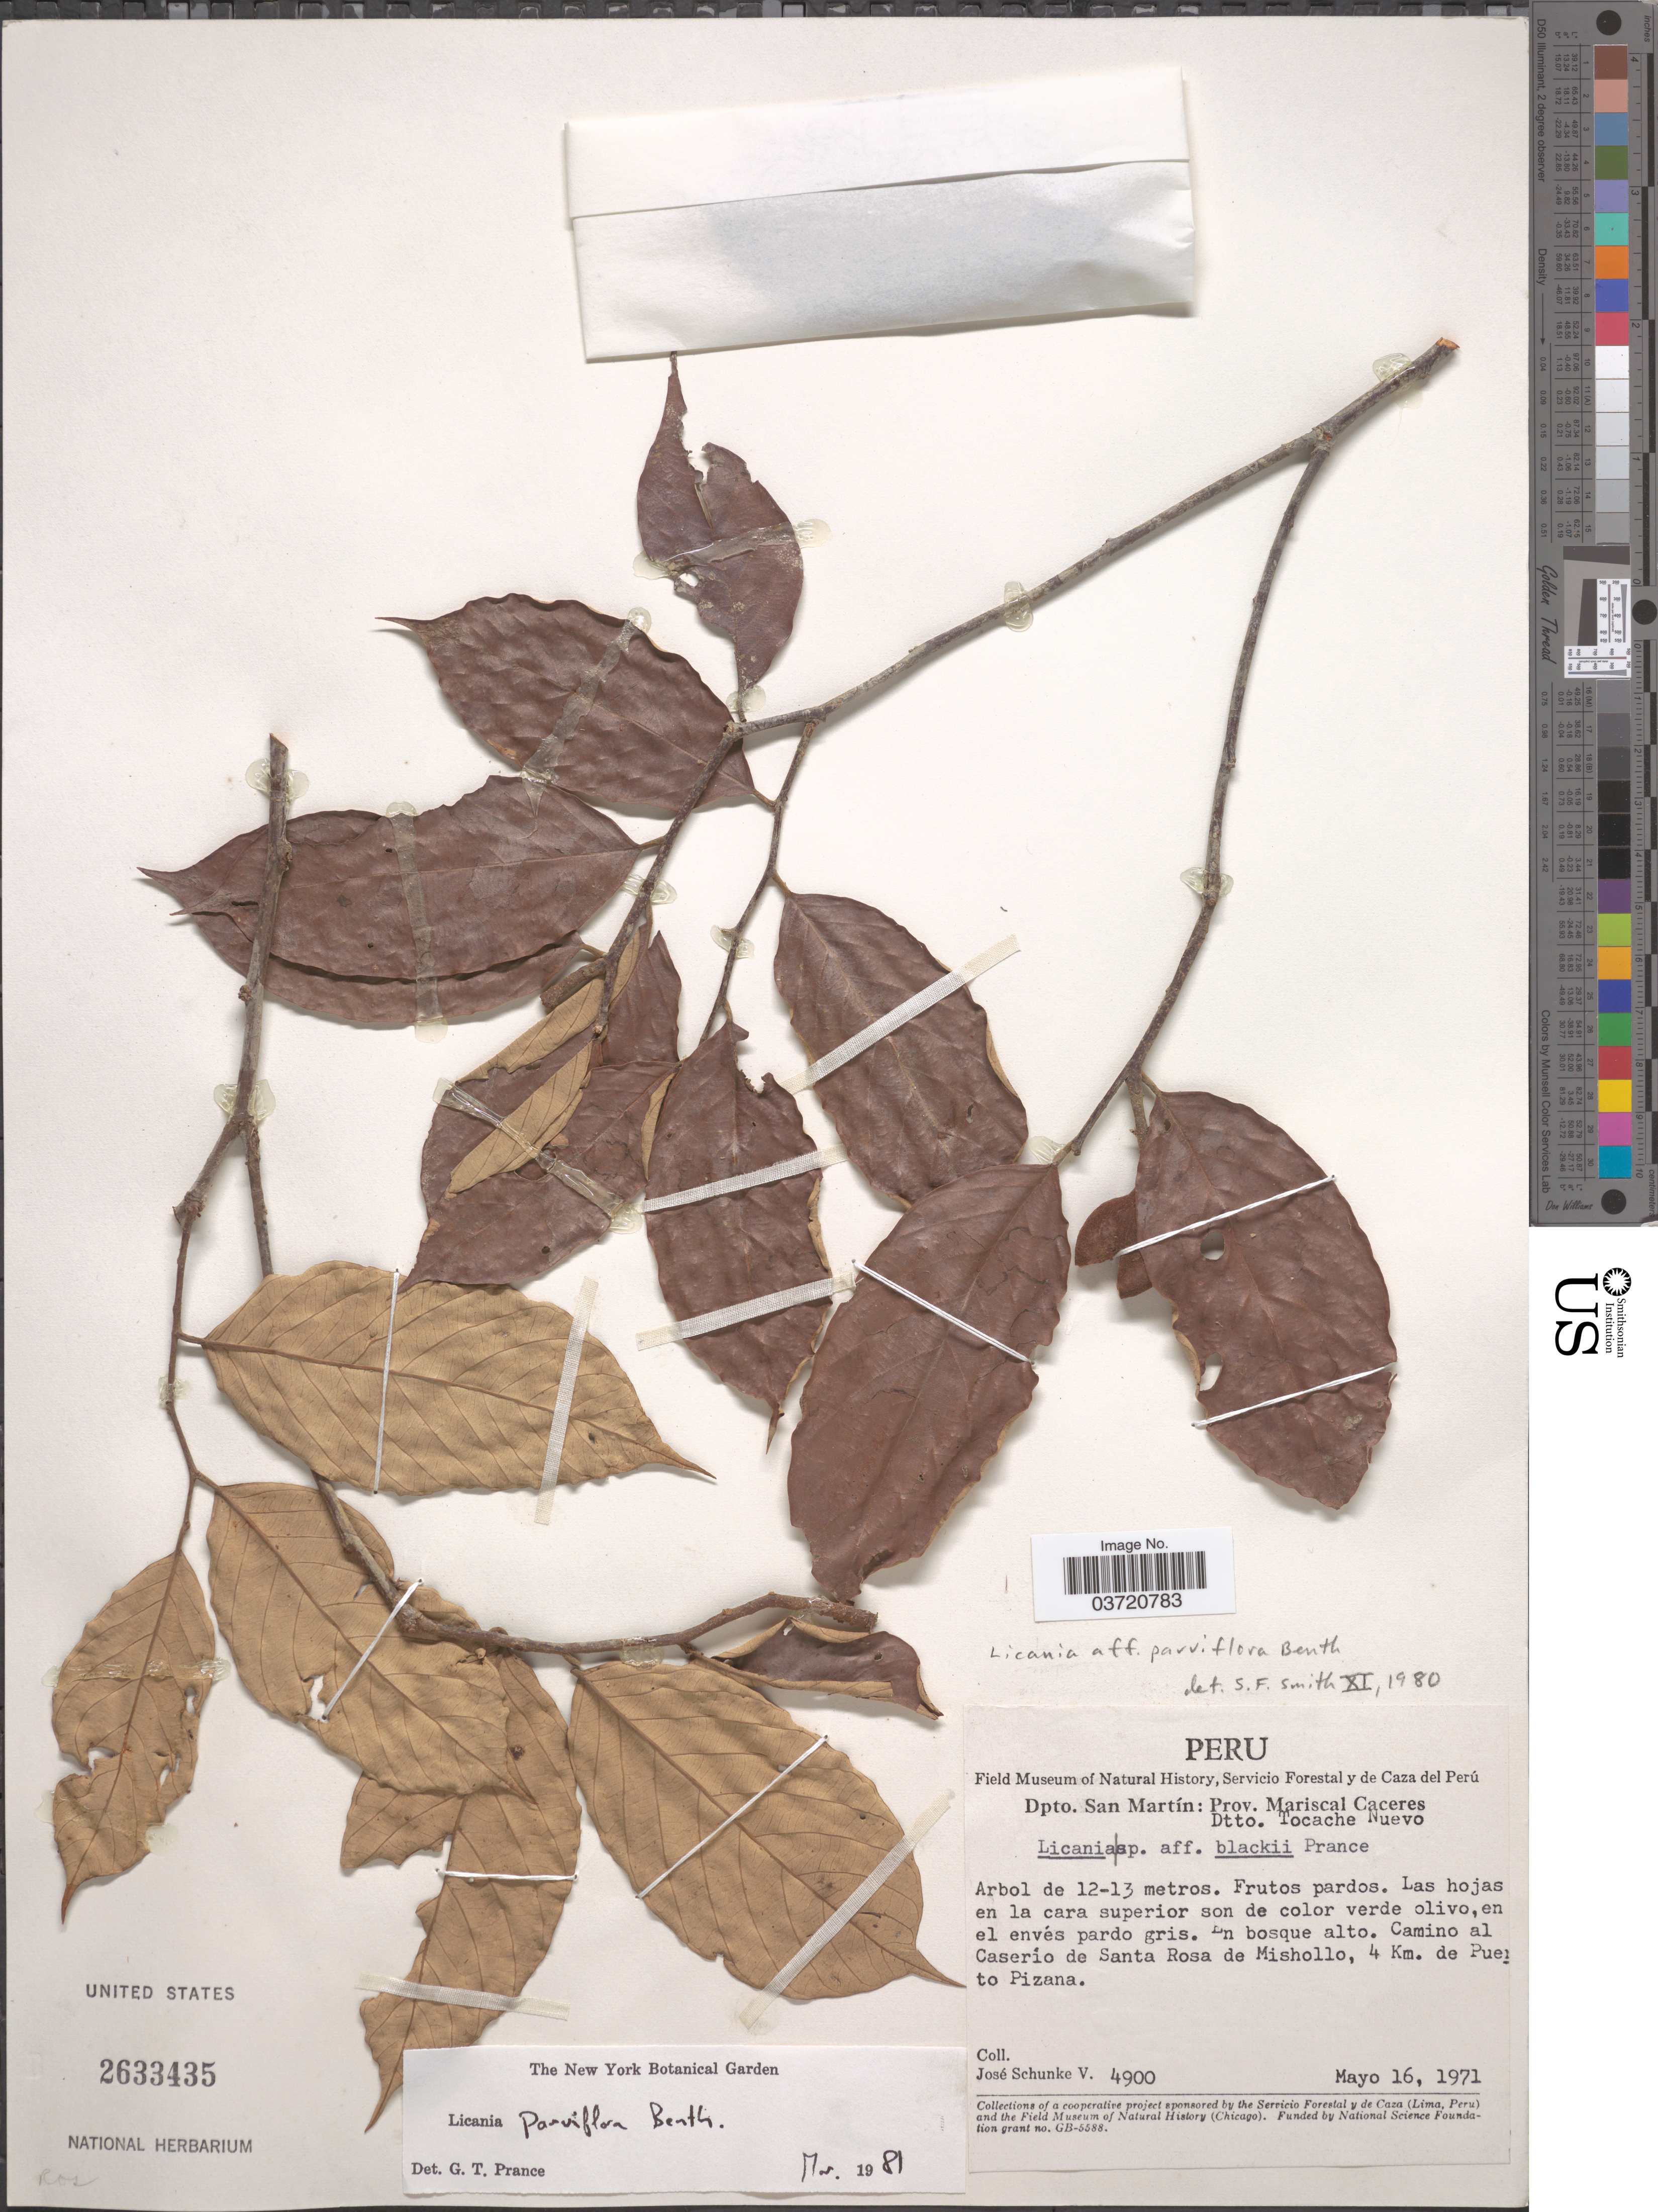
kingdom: Plantae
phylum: Tracheophyta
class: Magnoliopsida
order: Malpighiales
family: Chrysobalanaceae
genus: Licania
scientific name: Licania parviflora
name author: Benth.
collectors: J. Schunke Vigo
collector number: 4900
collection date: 1971-05-16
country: Peru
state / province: San Martín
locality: Dpto. San Martín: Prov. Mariscal Caceres. Dtto. Tocache Nuevo. Camino al Caserio de Santa Rosa de Mishollo, 4 km. de Puerto Pizana.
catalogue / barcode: US 2633435